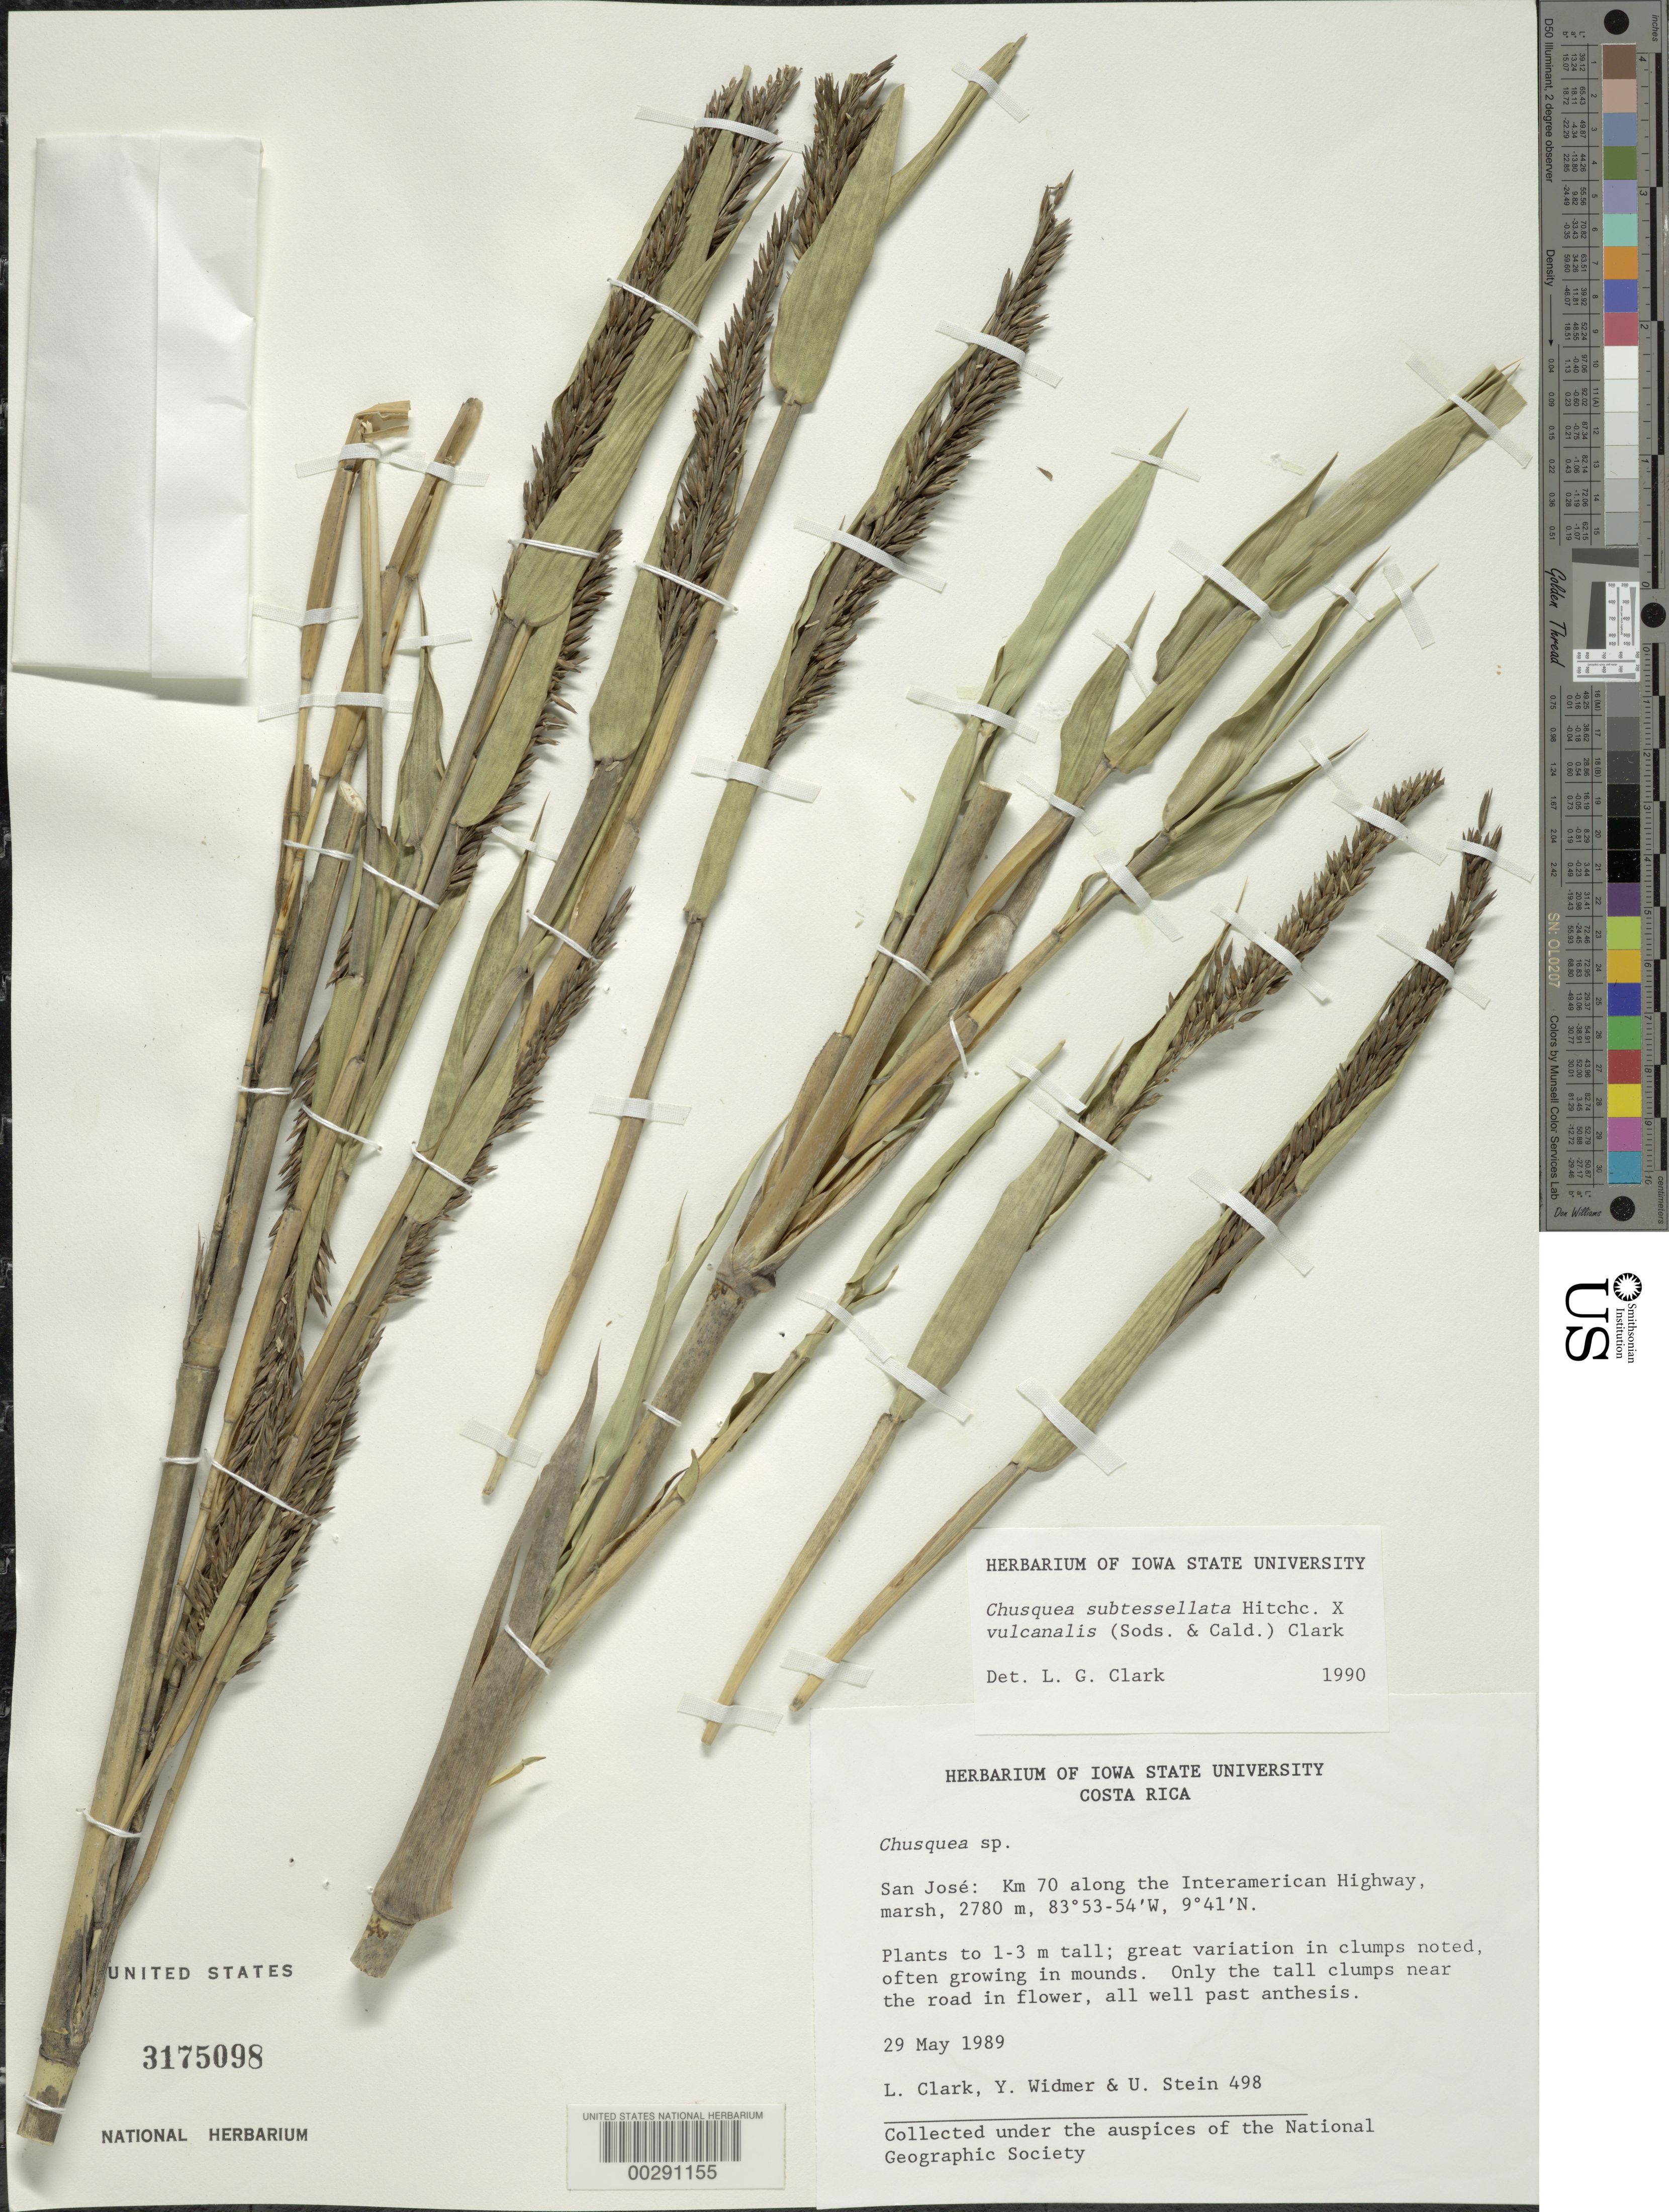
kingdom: Plantae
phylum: Tracheophyta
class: Liliopsida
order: Poales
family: Poaceae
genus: Chusquea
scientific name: Chusquea subtessellata x C. vulcanalis (Soderstr. & C. E. Calderón) L.G. Clark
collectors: L. G. Clark, Y. Widmer & U. Stein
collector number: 498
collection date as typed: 29 May 1989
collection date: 1989-05-29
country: Costa Rica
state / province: San José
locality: Km 70 along the interamerican highway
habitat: Marsh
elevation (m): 2780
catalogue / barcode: US 3175098